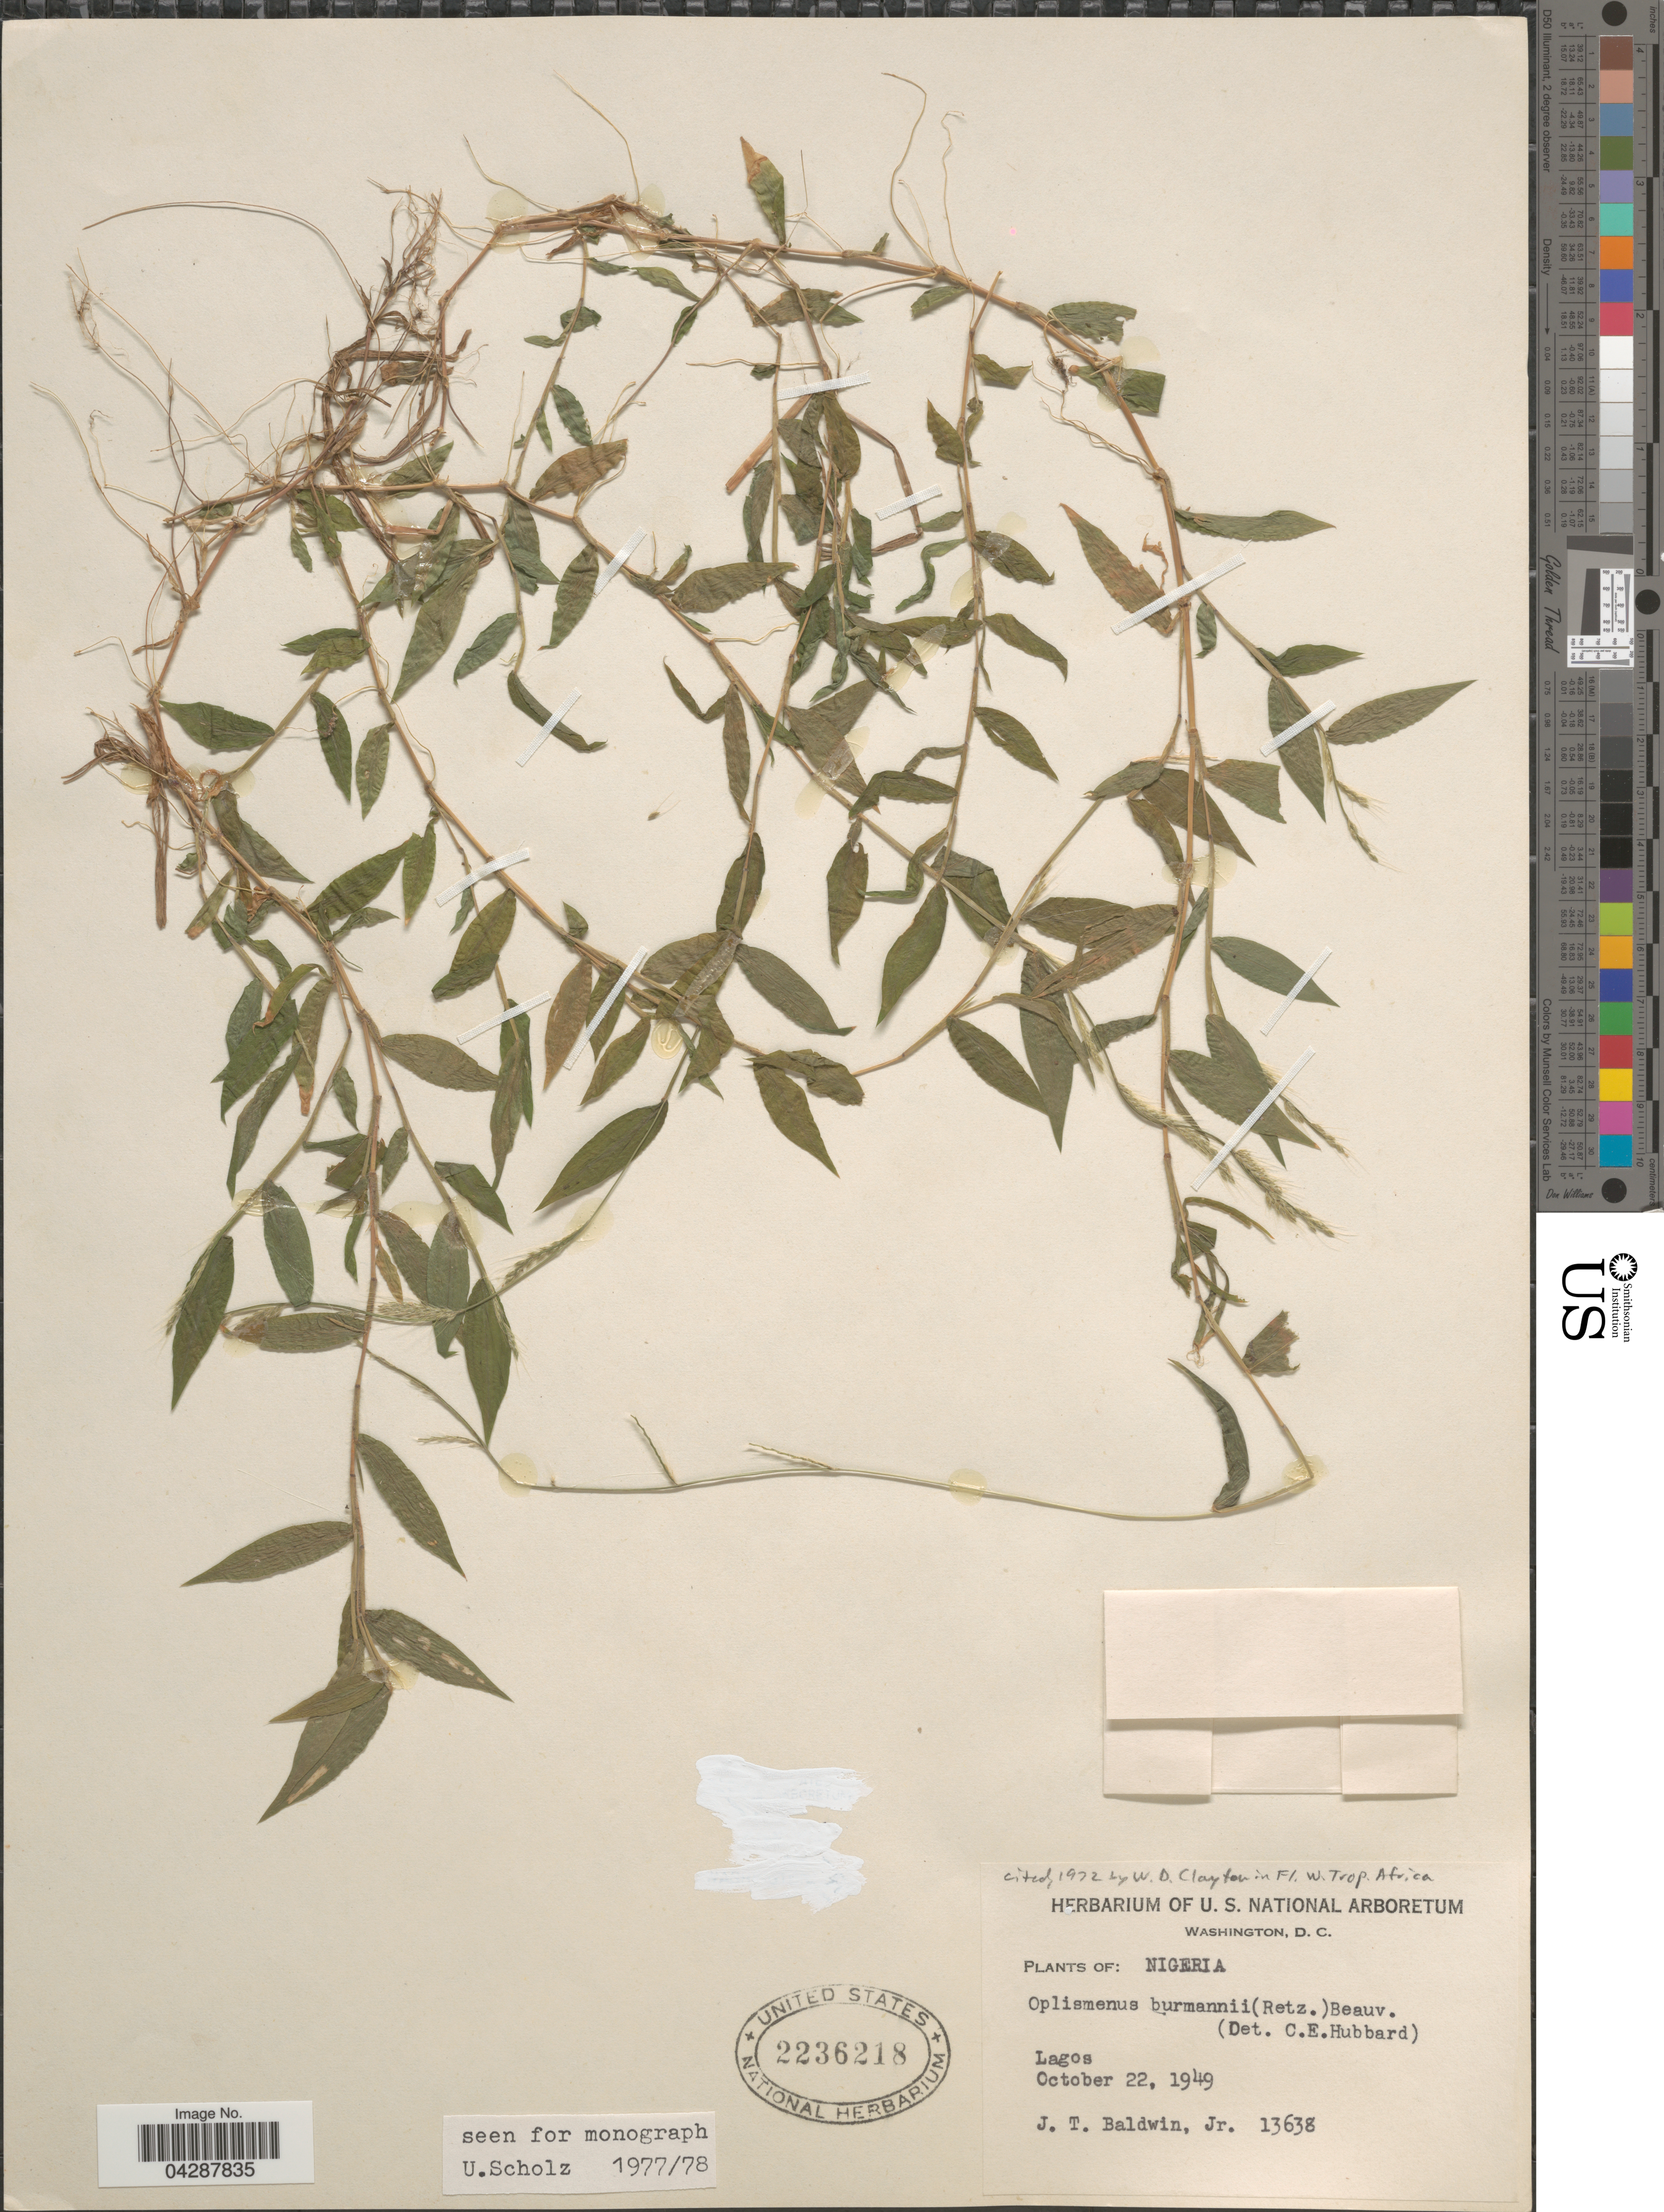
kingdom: Plantae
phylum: Tracheophyta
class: Liliopsida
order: Poales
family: Poaceae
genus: Oplismenus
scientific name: Oplismenus burmannii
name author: (Retz.) P. Beauv.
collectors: J. T. Baldwin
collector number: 13638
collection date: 1949-10-22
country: Nigeria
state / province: Lagos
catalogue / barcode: US 2236218